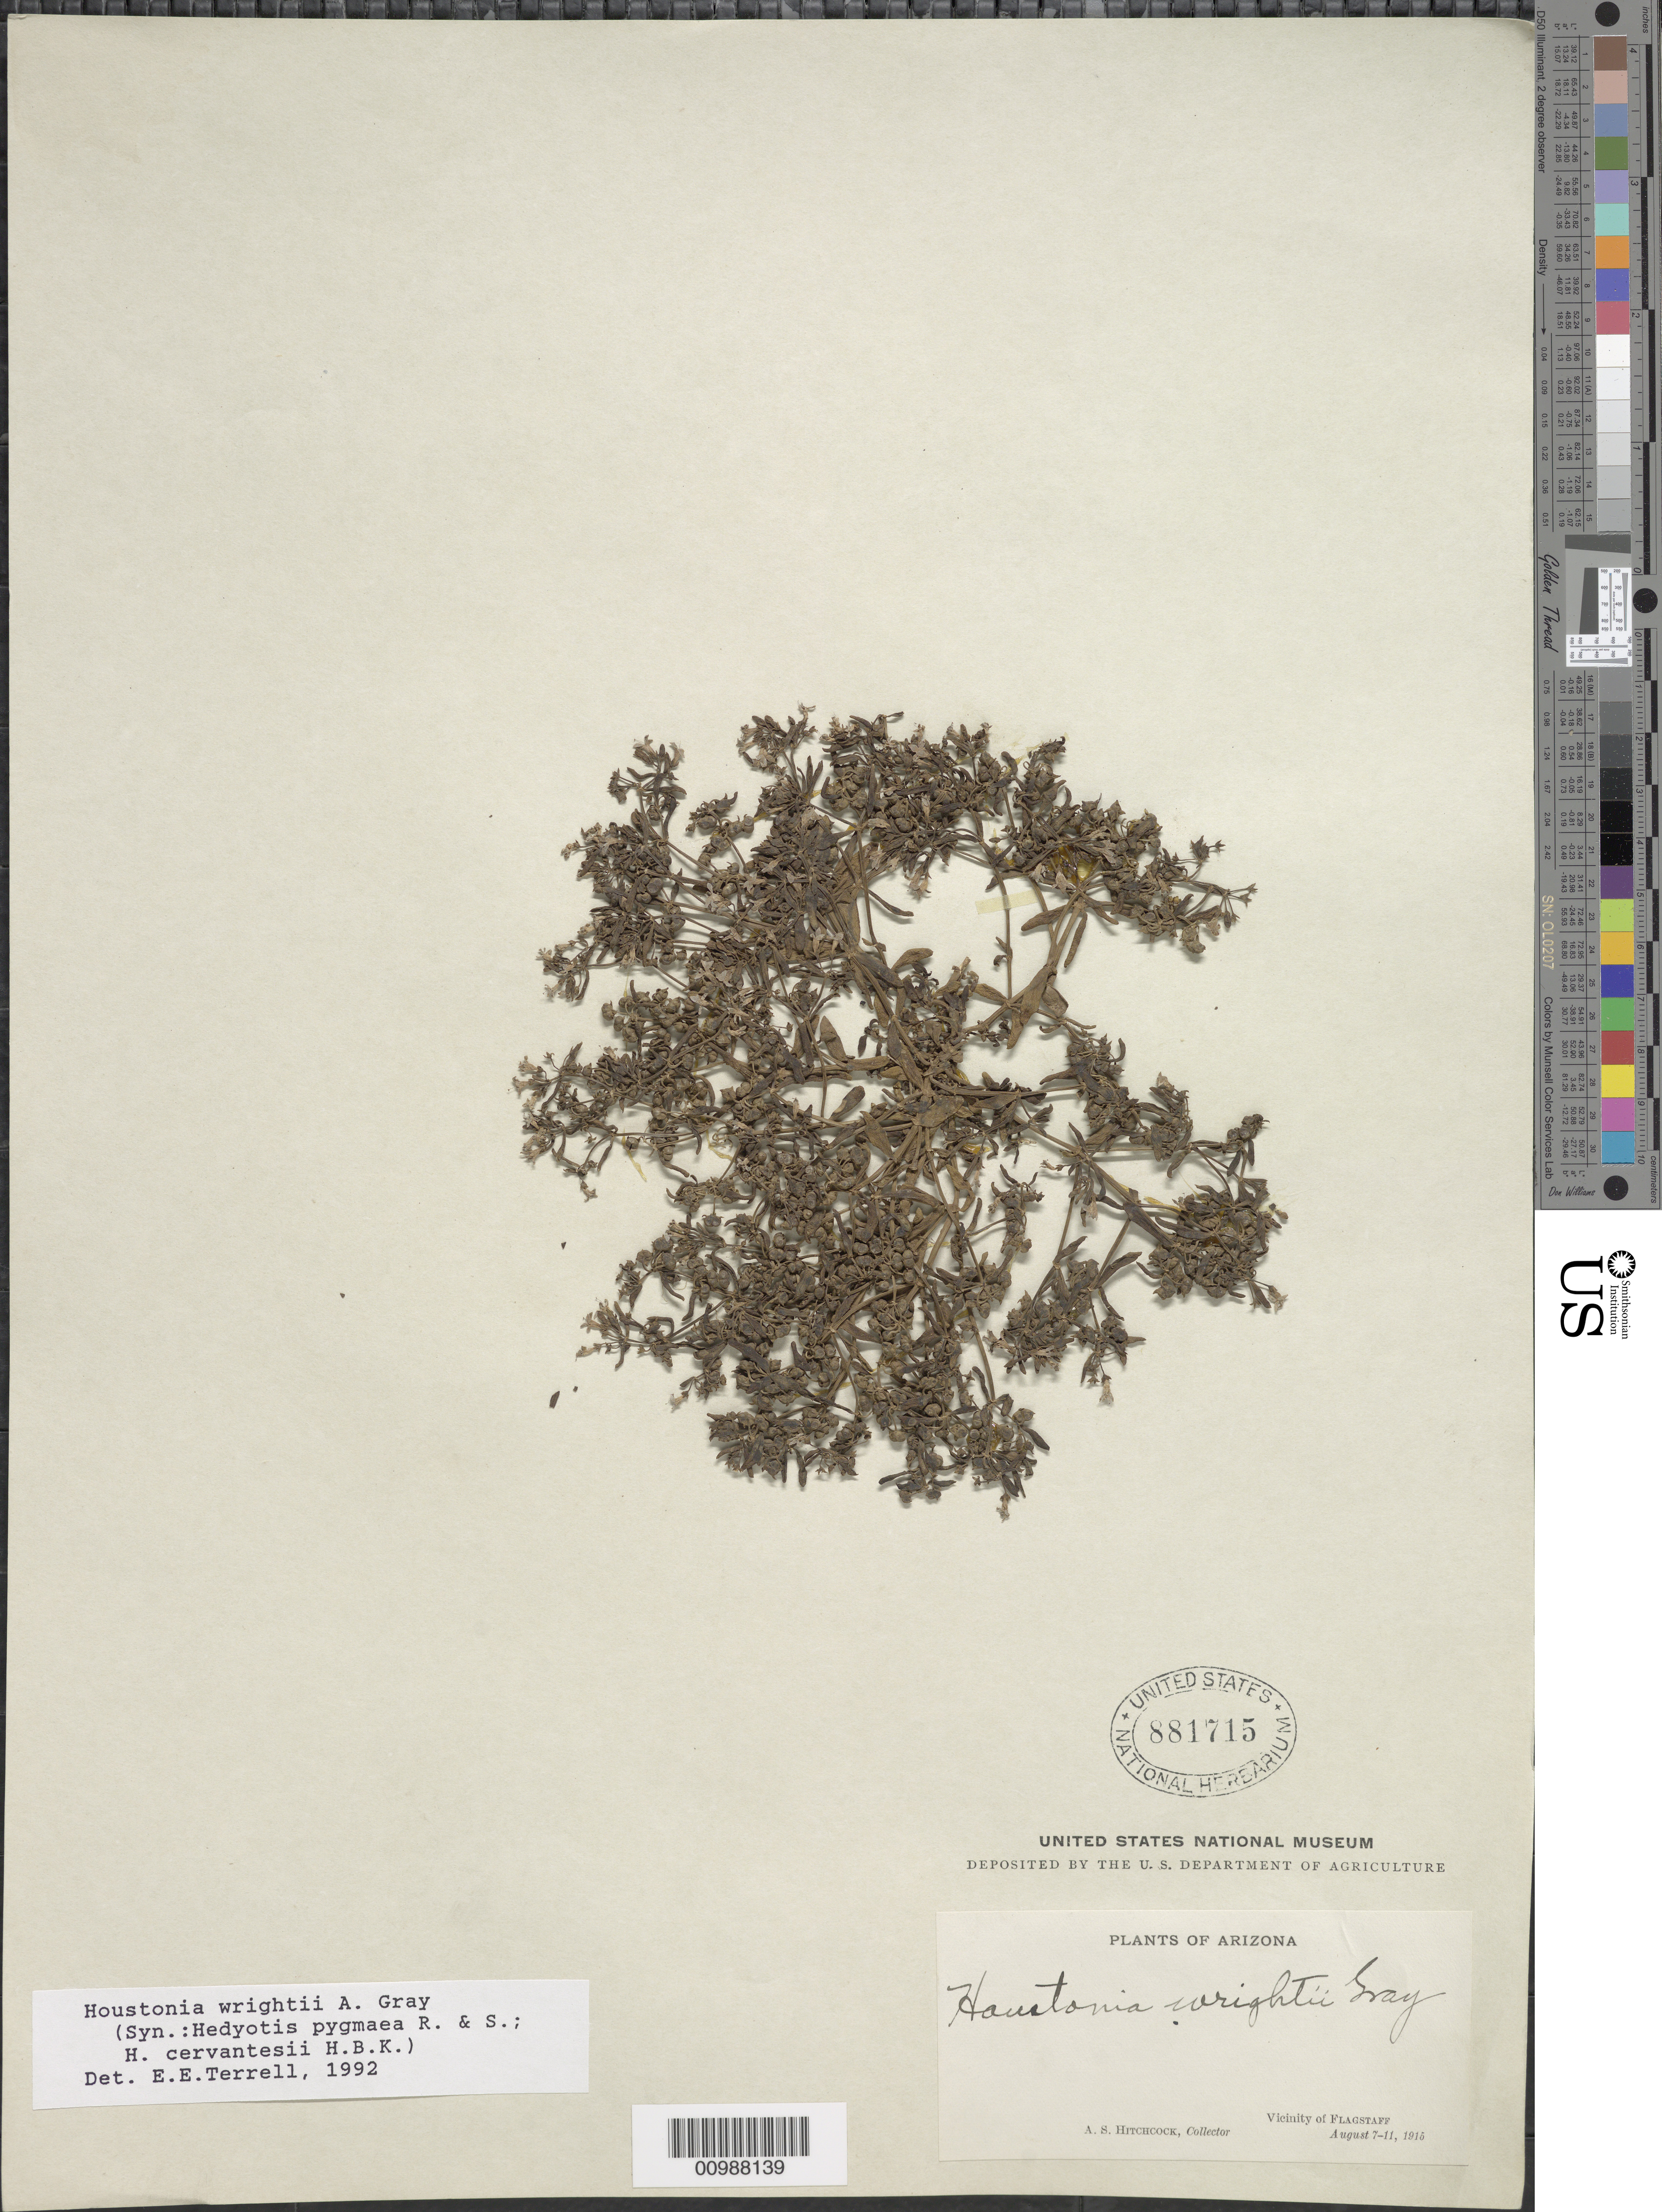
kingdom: Plantae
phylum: Tracheophyta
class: Magnoliopsida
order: Gentianales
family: Rubiaceae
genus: Houstonia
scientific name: Houstonia wrightii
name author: (A. Gray) A. Gray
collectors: A. S. Hitchcock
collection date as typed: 07 Aug 1915 to 11 Aug 1915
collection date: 1915-08-07/1915-08-11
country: United States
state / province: Arizona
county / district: Coconino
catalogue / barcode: US 881715